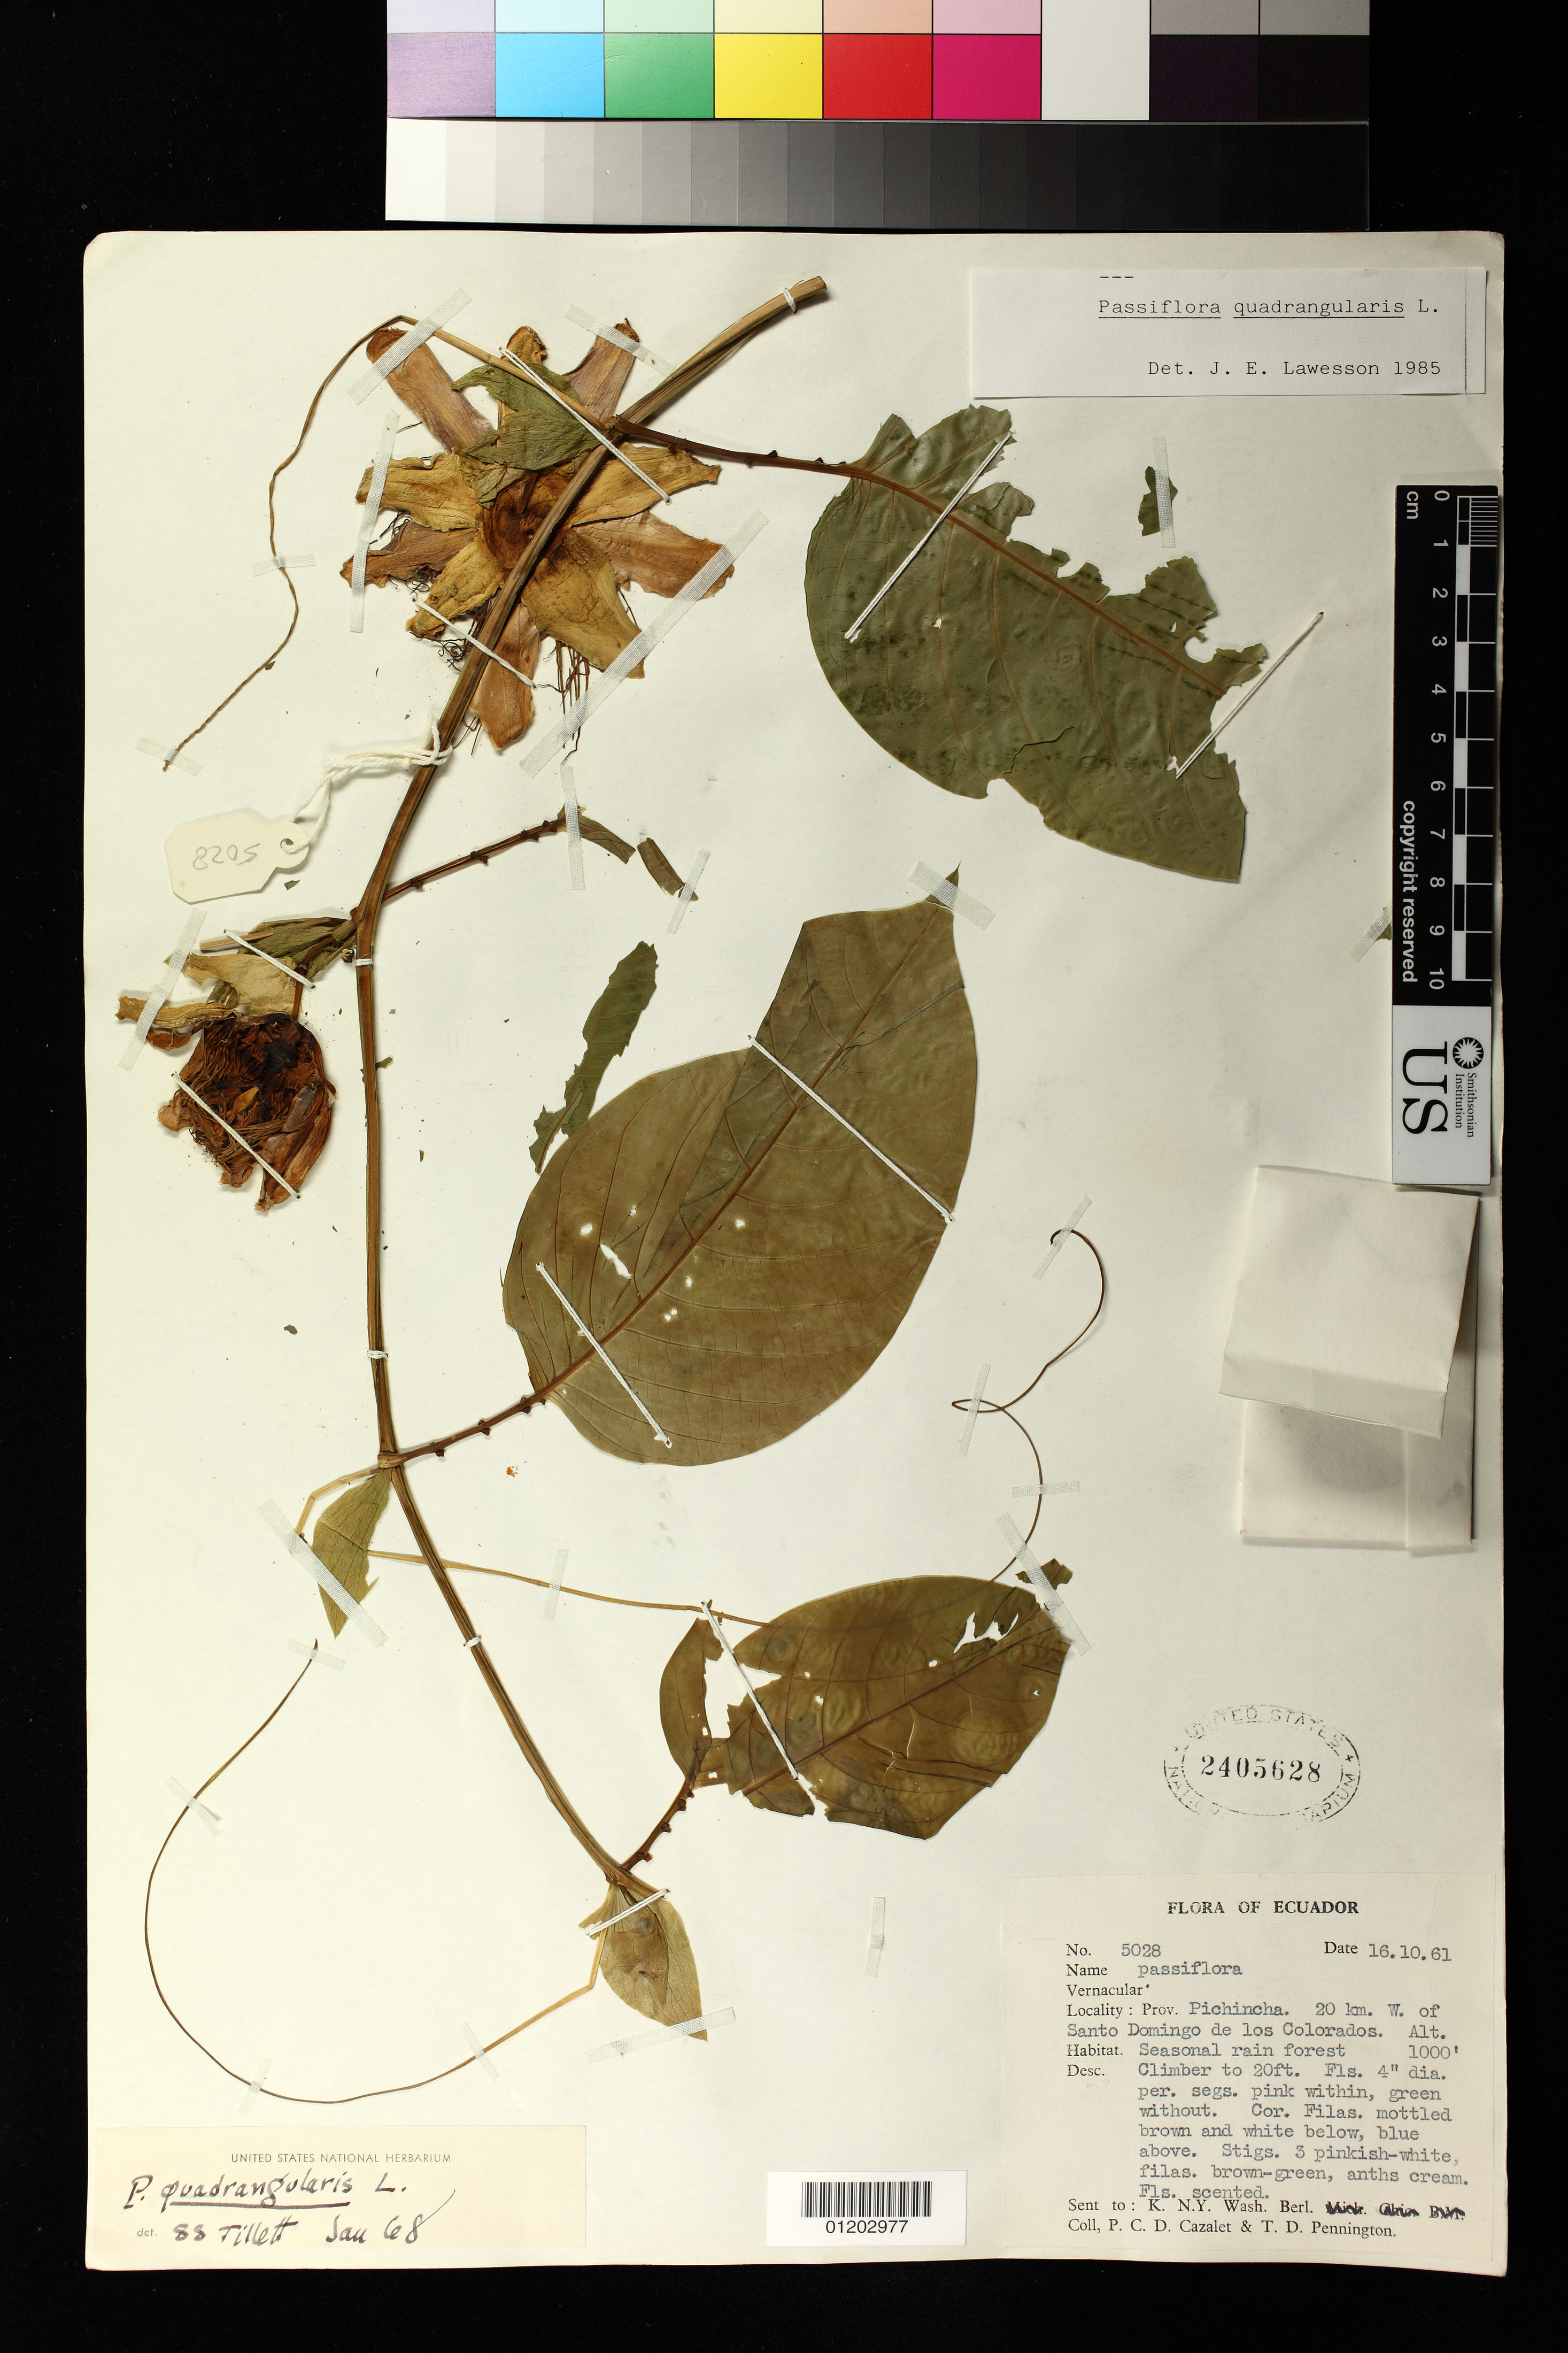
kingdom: Plantae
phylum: Tracheophyta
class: Magnoliopsida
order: Malpighiales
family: Passifloraceae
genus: Passiflora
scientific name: Passiflora quadrangularis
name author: L.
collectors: P. Cazalet & T. D. Pennington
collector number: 5028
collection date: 1961-10-16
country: Ecuador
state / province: Pichincha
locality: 20 km. W. of Santo Domingo de los Colorados.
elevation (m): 305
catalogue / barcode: US 2405628